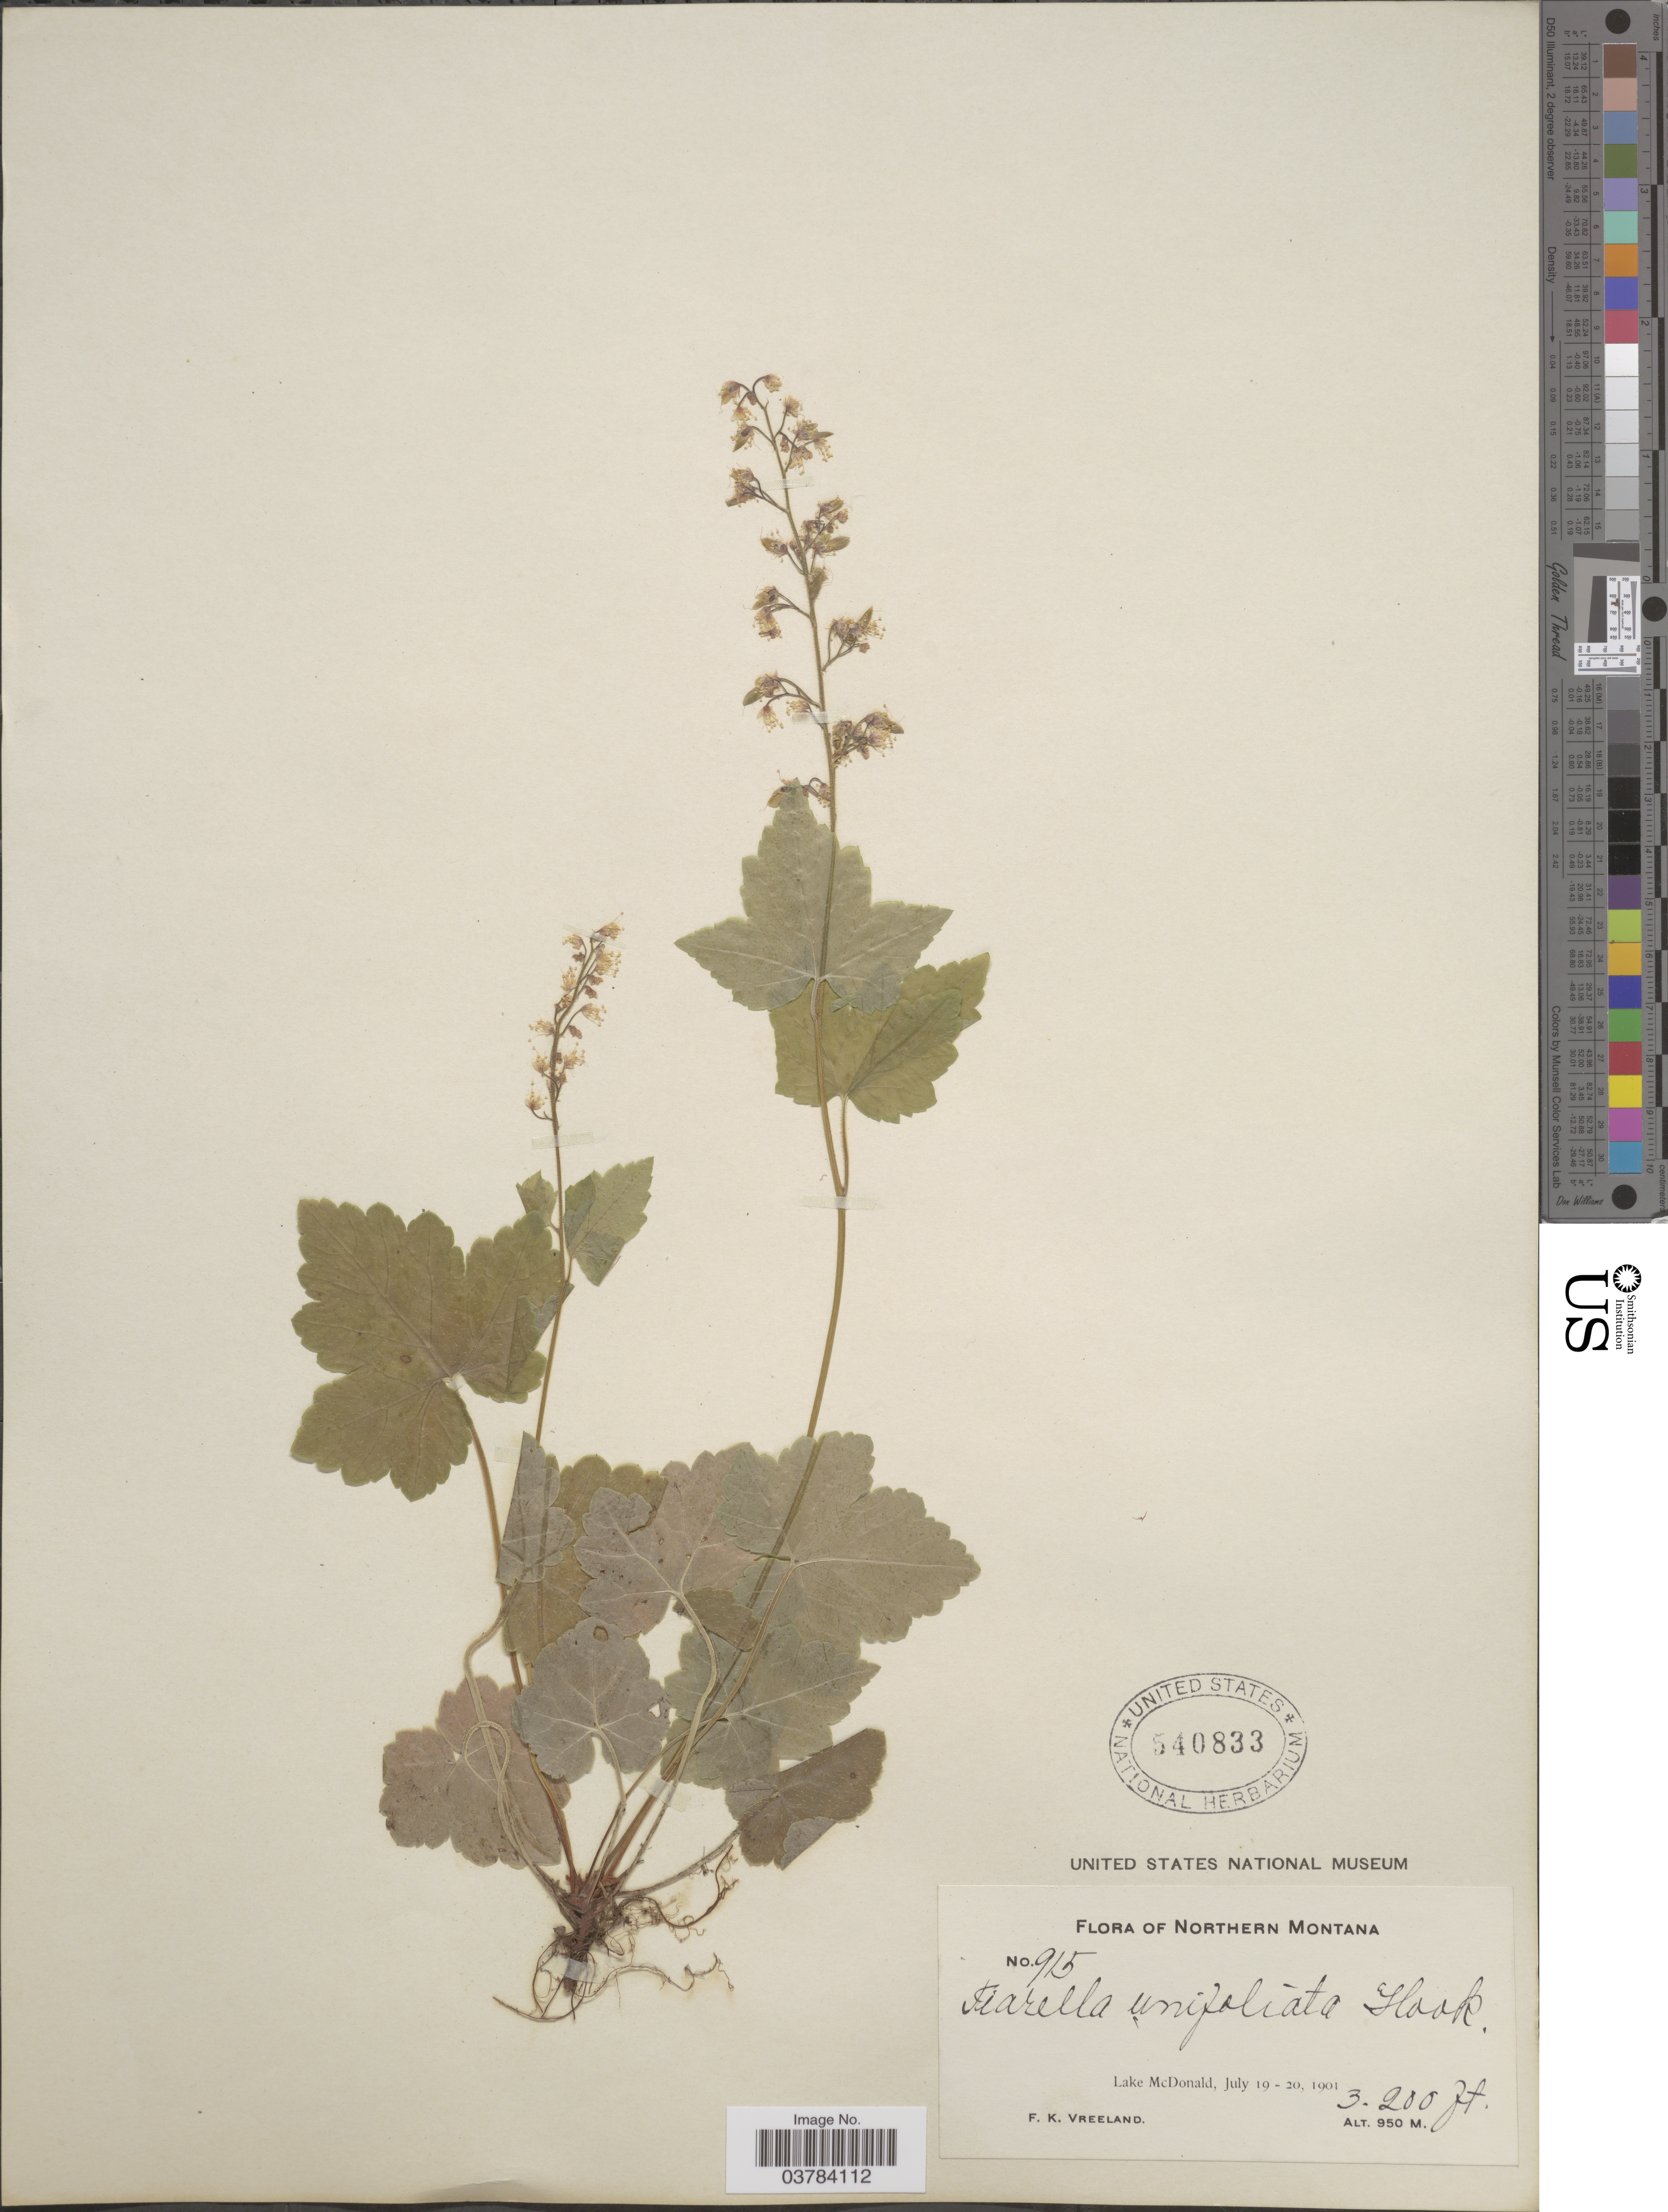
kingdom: Plantae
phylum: Tracheophyta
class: Magnoliopsida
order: Saxifragales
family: Saxifragaceae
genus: Tiarella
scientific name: Tiarella unifoliata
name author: Hook.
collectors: F. Vreeland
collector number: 915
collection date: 1901-07-19/1901-07-20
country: United States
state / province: Montana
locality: Northern Montana. Lake McDonald.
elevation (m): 950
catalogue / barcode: US 540833